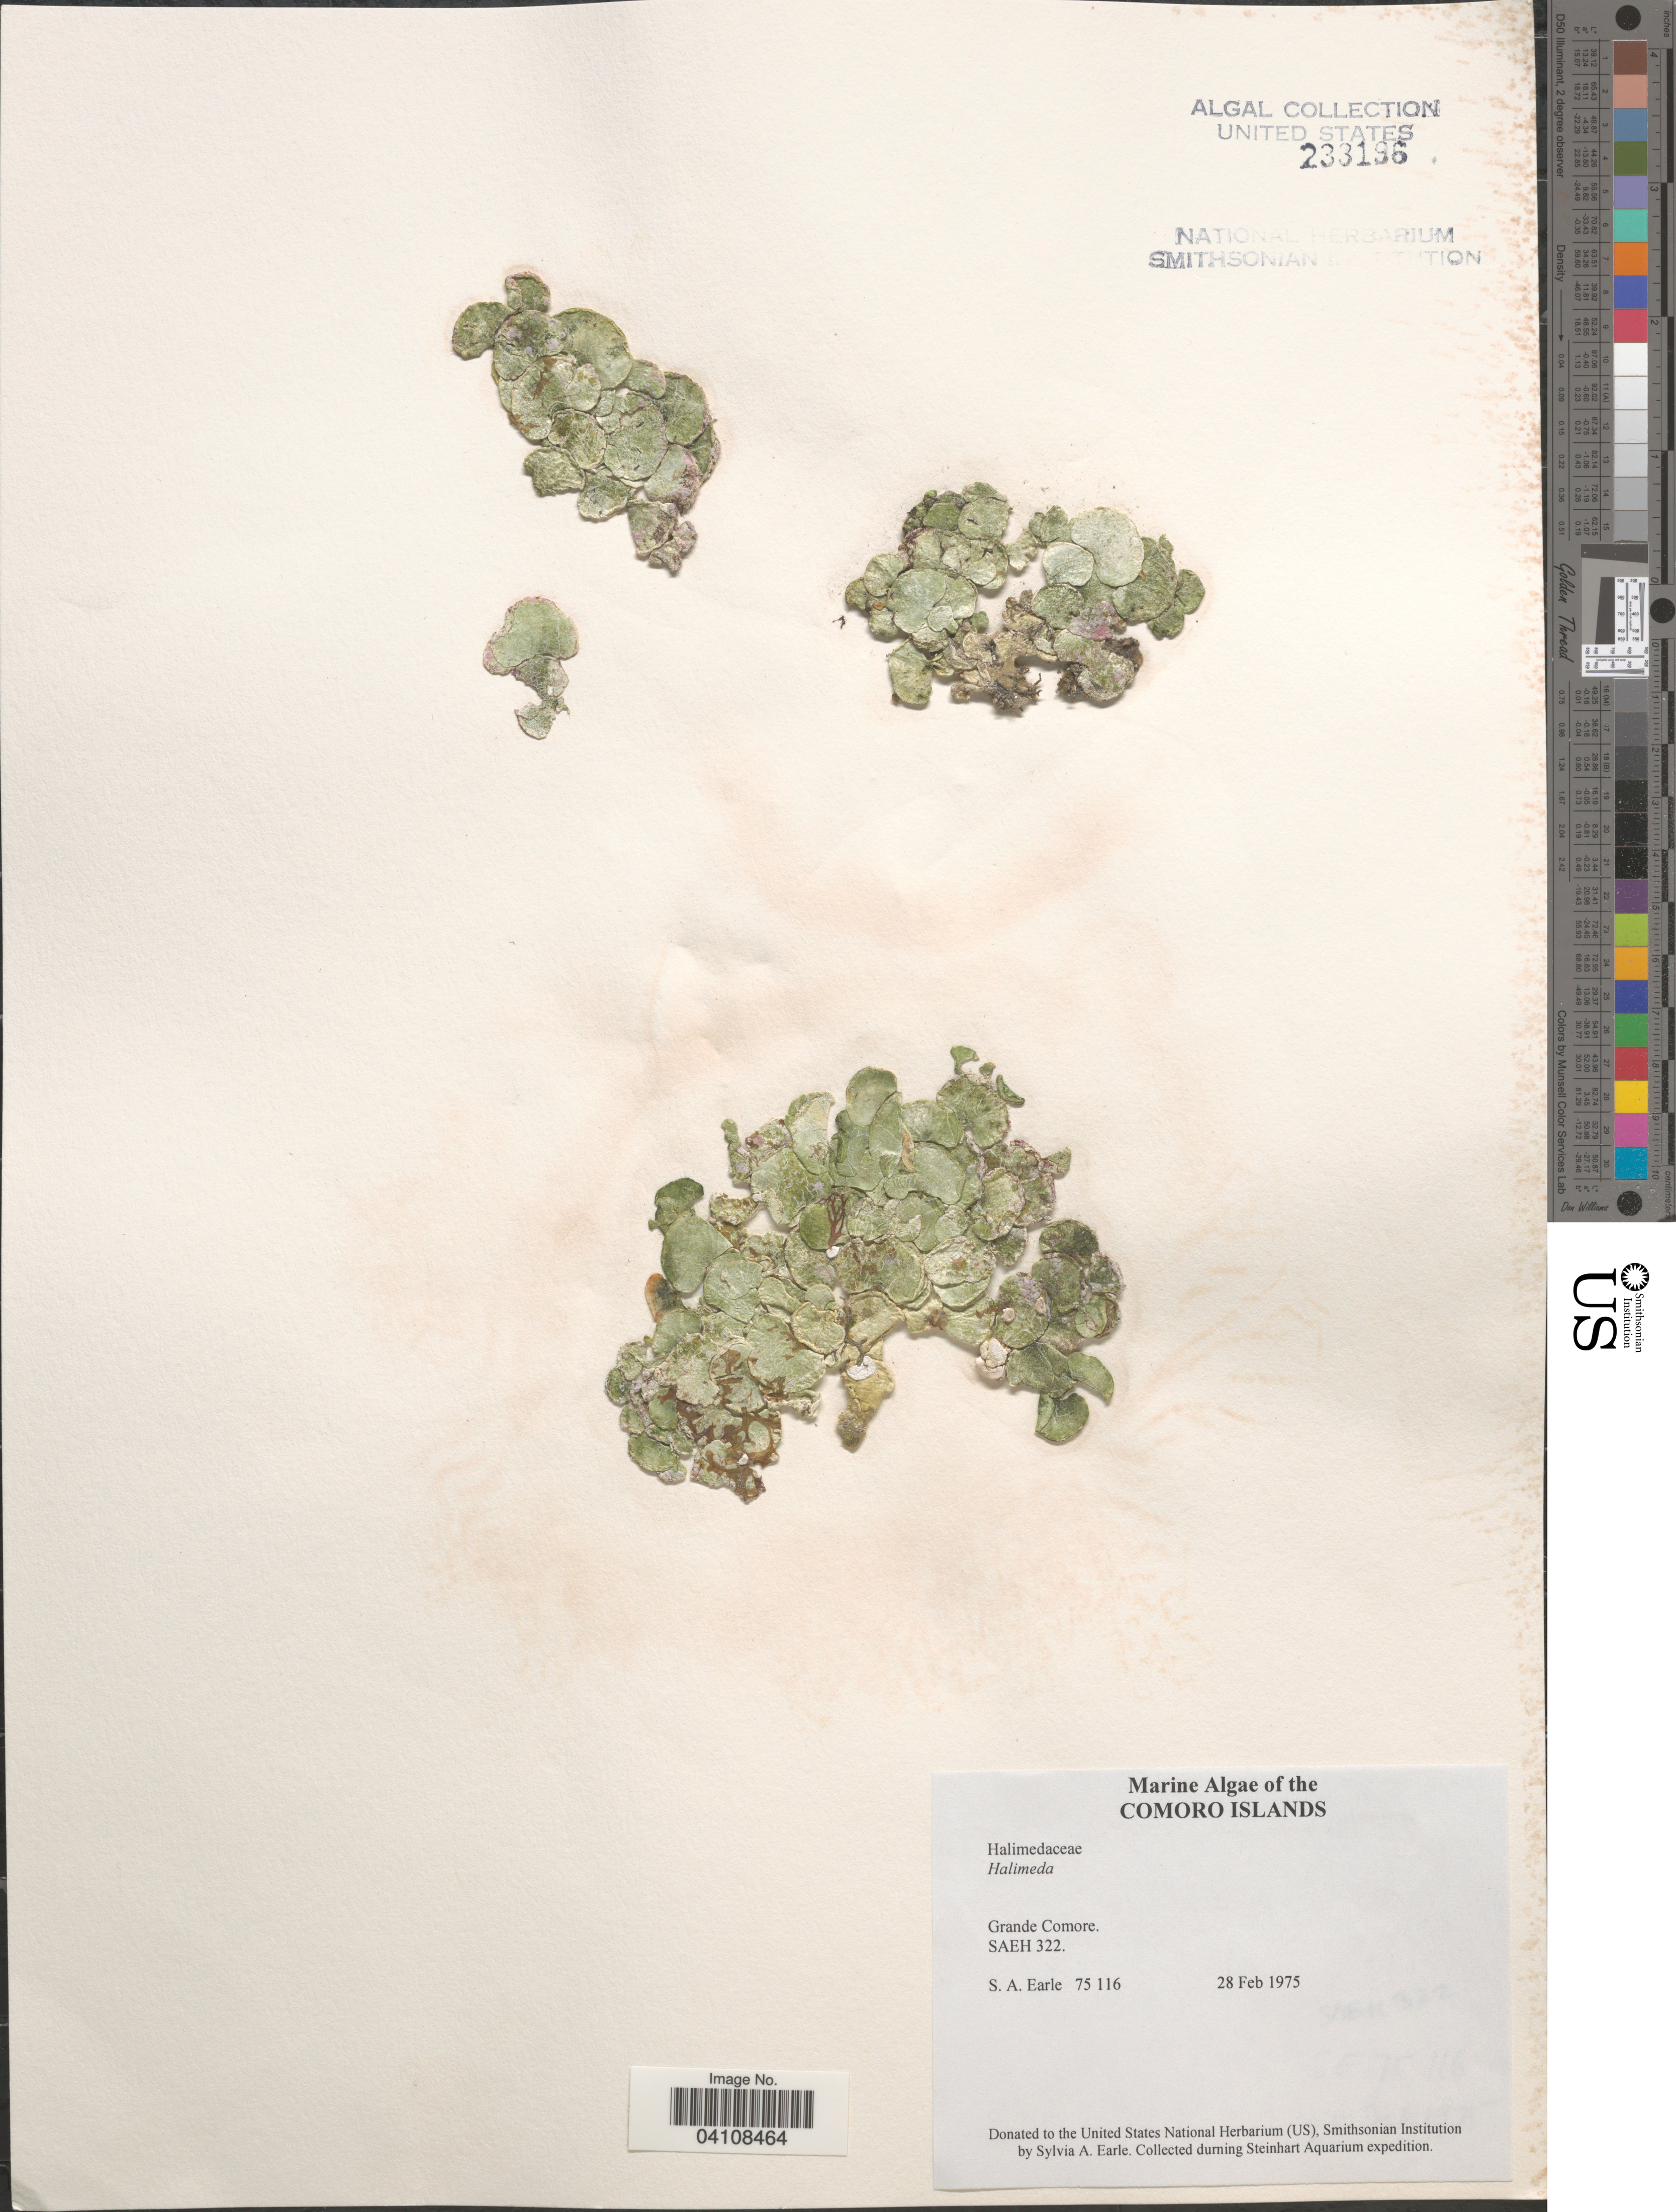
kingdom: Plantae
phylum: Chlorophyta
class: Ulvophyceae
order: Bryopsidales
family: Halimedaceae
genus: Halimeda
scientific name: Halimeda sp.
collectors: S. A. Earle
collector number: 75116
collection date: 1975-02-28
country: Comoros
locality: Grande Comore. Steinhart Aquarium expedition.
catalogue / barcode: US 233196